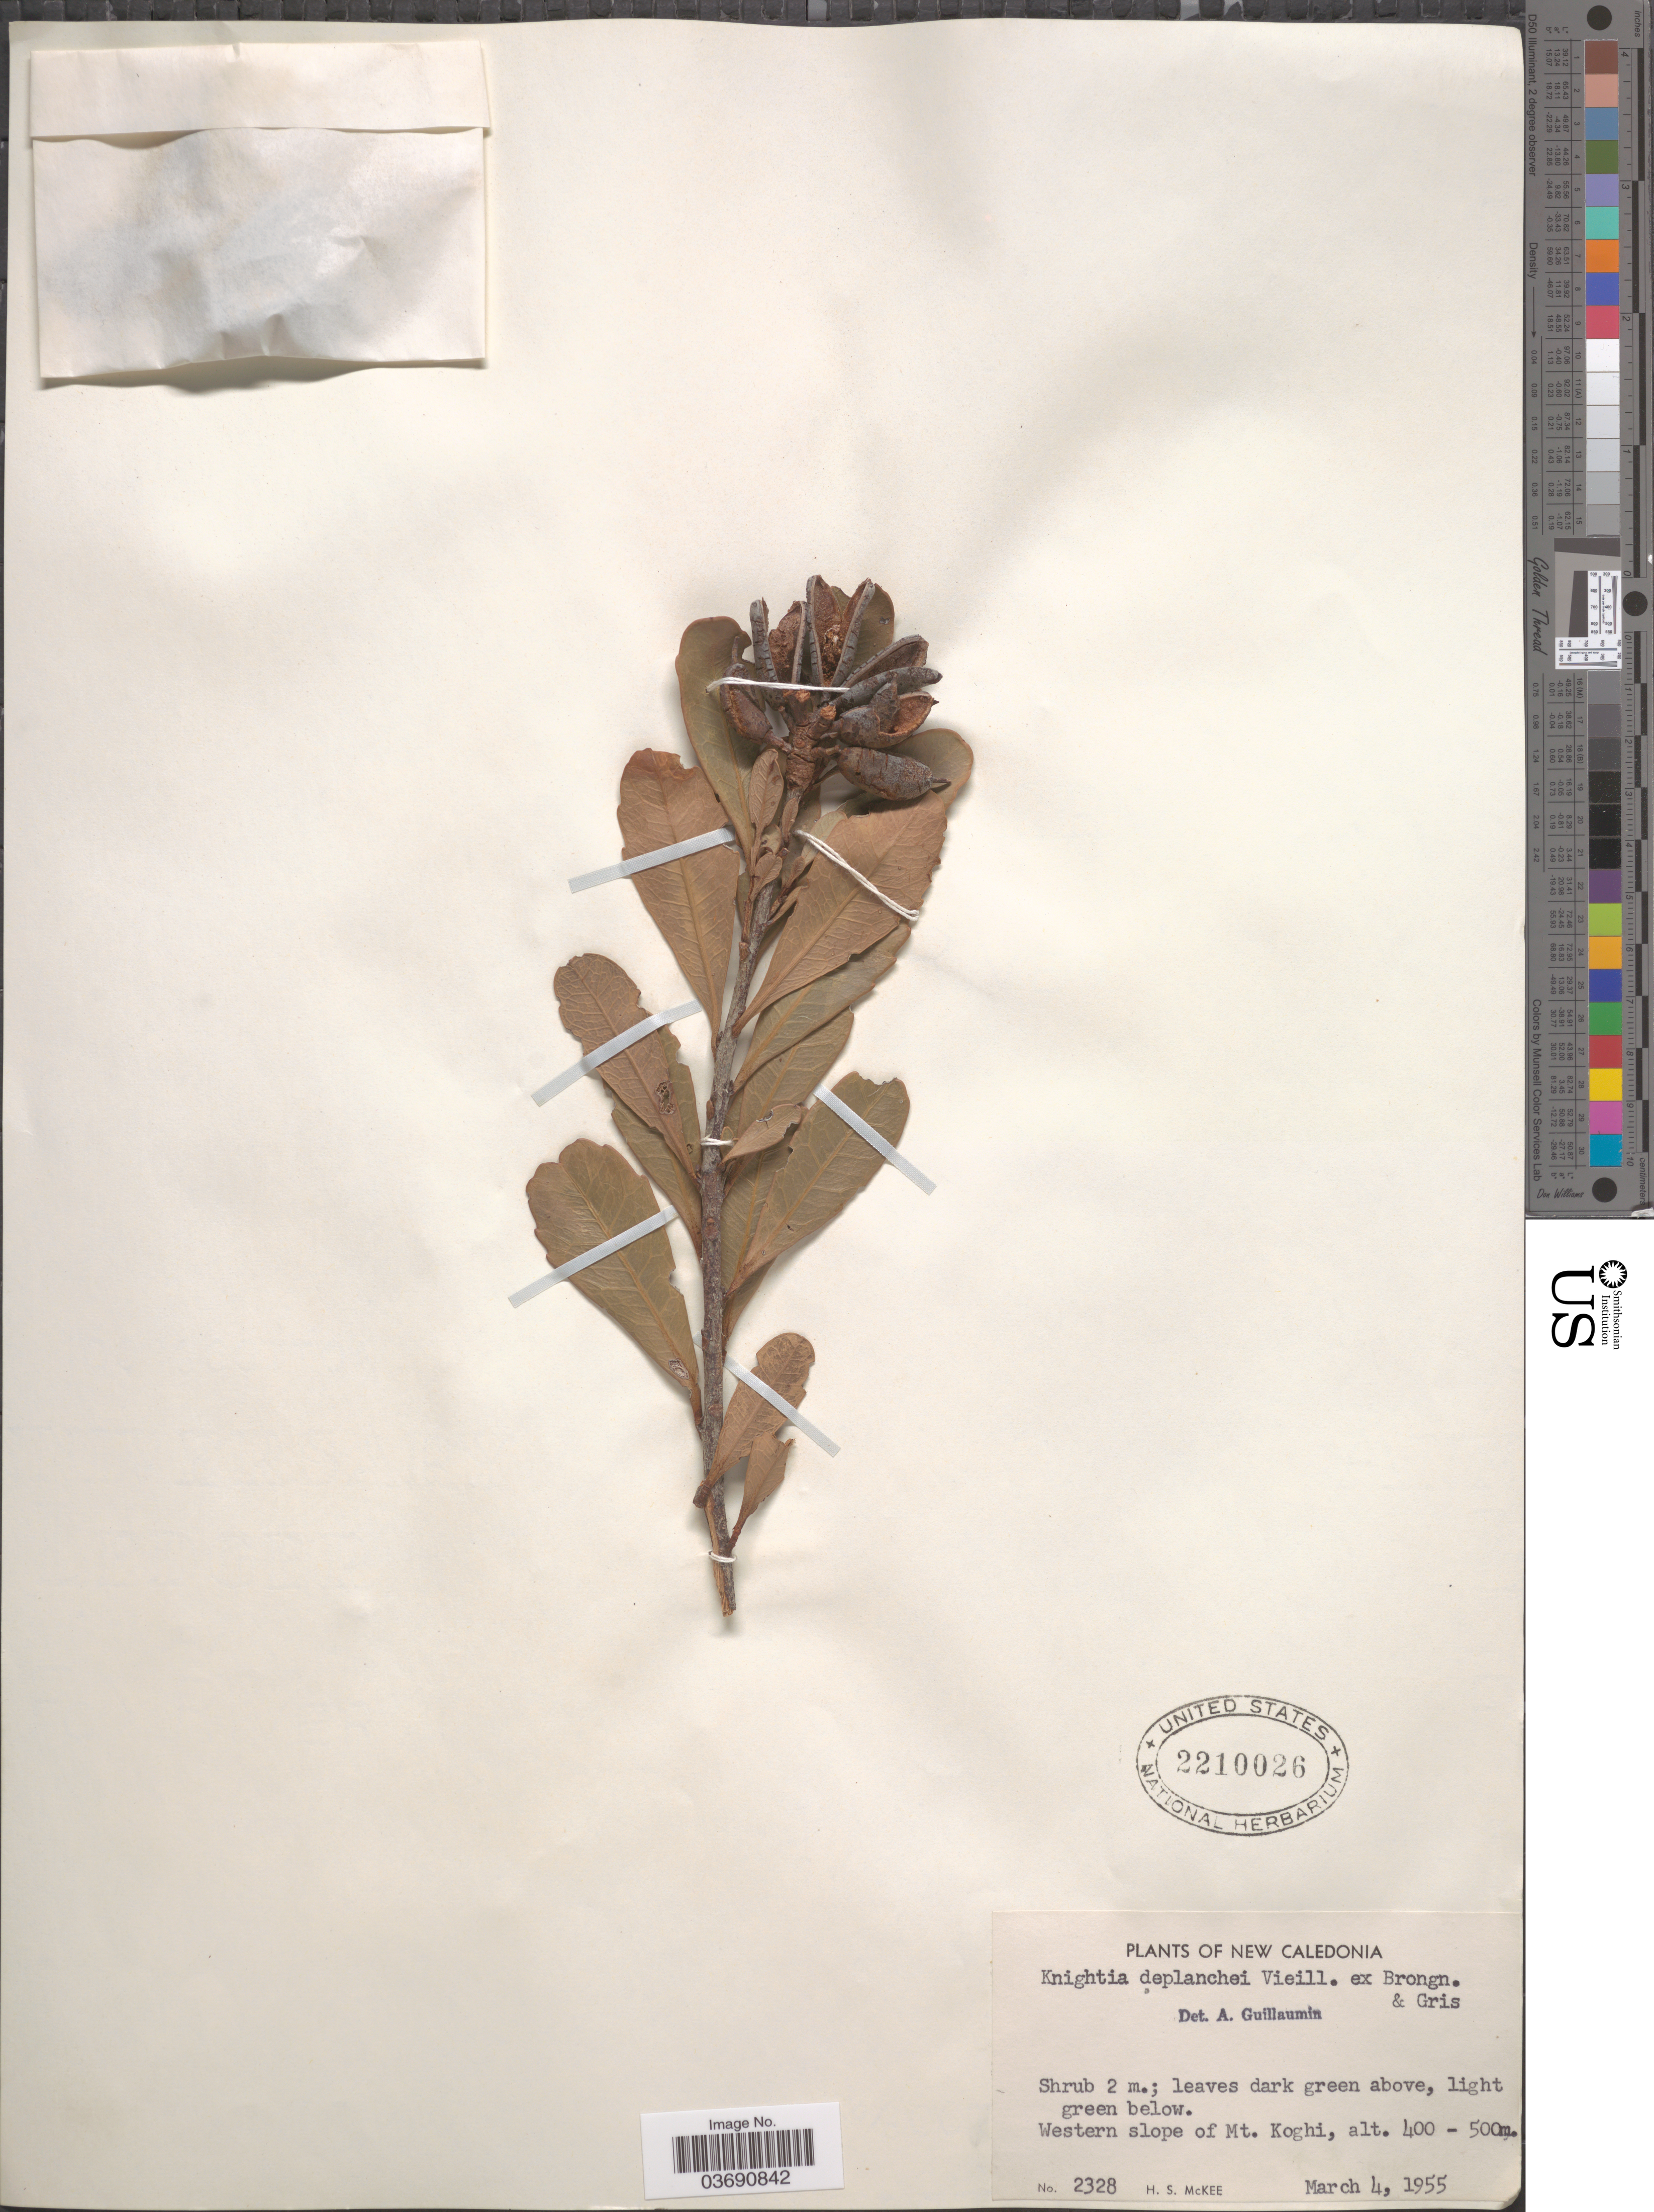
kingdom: Plantae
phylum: Tracheophyta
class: Magnoliopsida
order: Proteales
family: Proteaceae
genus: Knightia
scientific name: Knightia deplanchei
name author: Vieill. ex Brongn. & Gris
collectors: H. S. McKee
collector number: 2328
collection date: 1955-03-04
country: New Caledonia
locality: Western slope of Mt. Koghi.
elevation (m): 400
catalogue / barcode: US 2210026